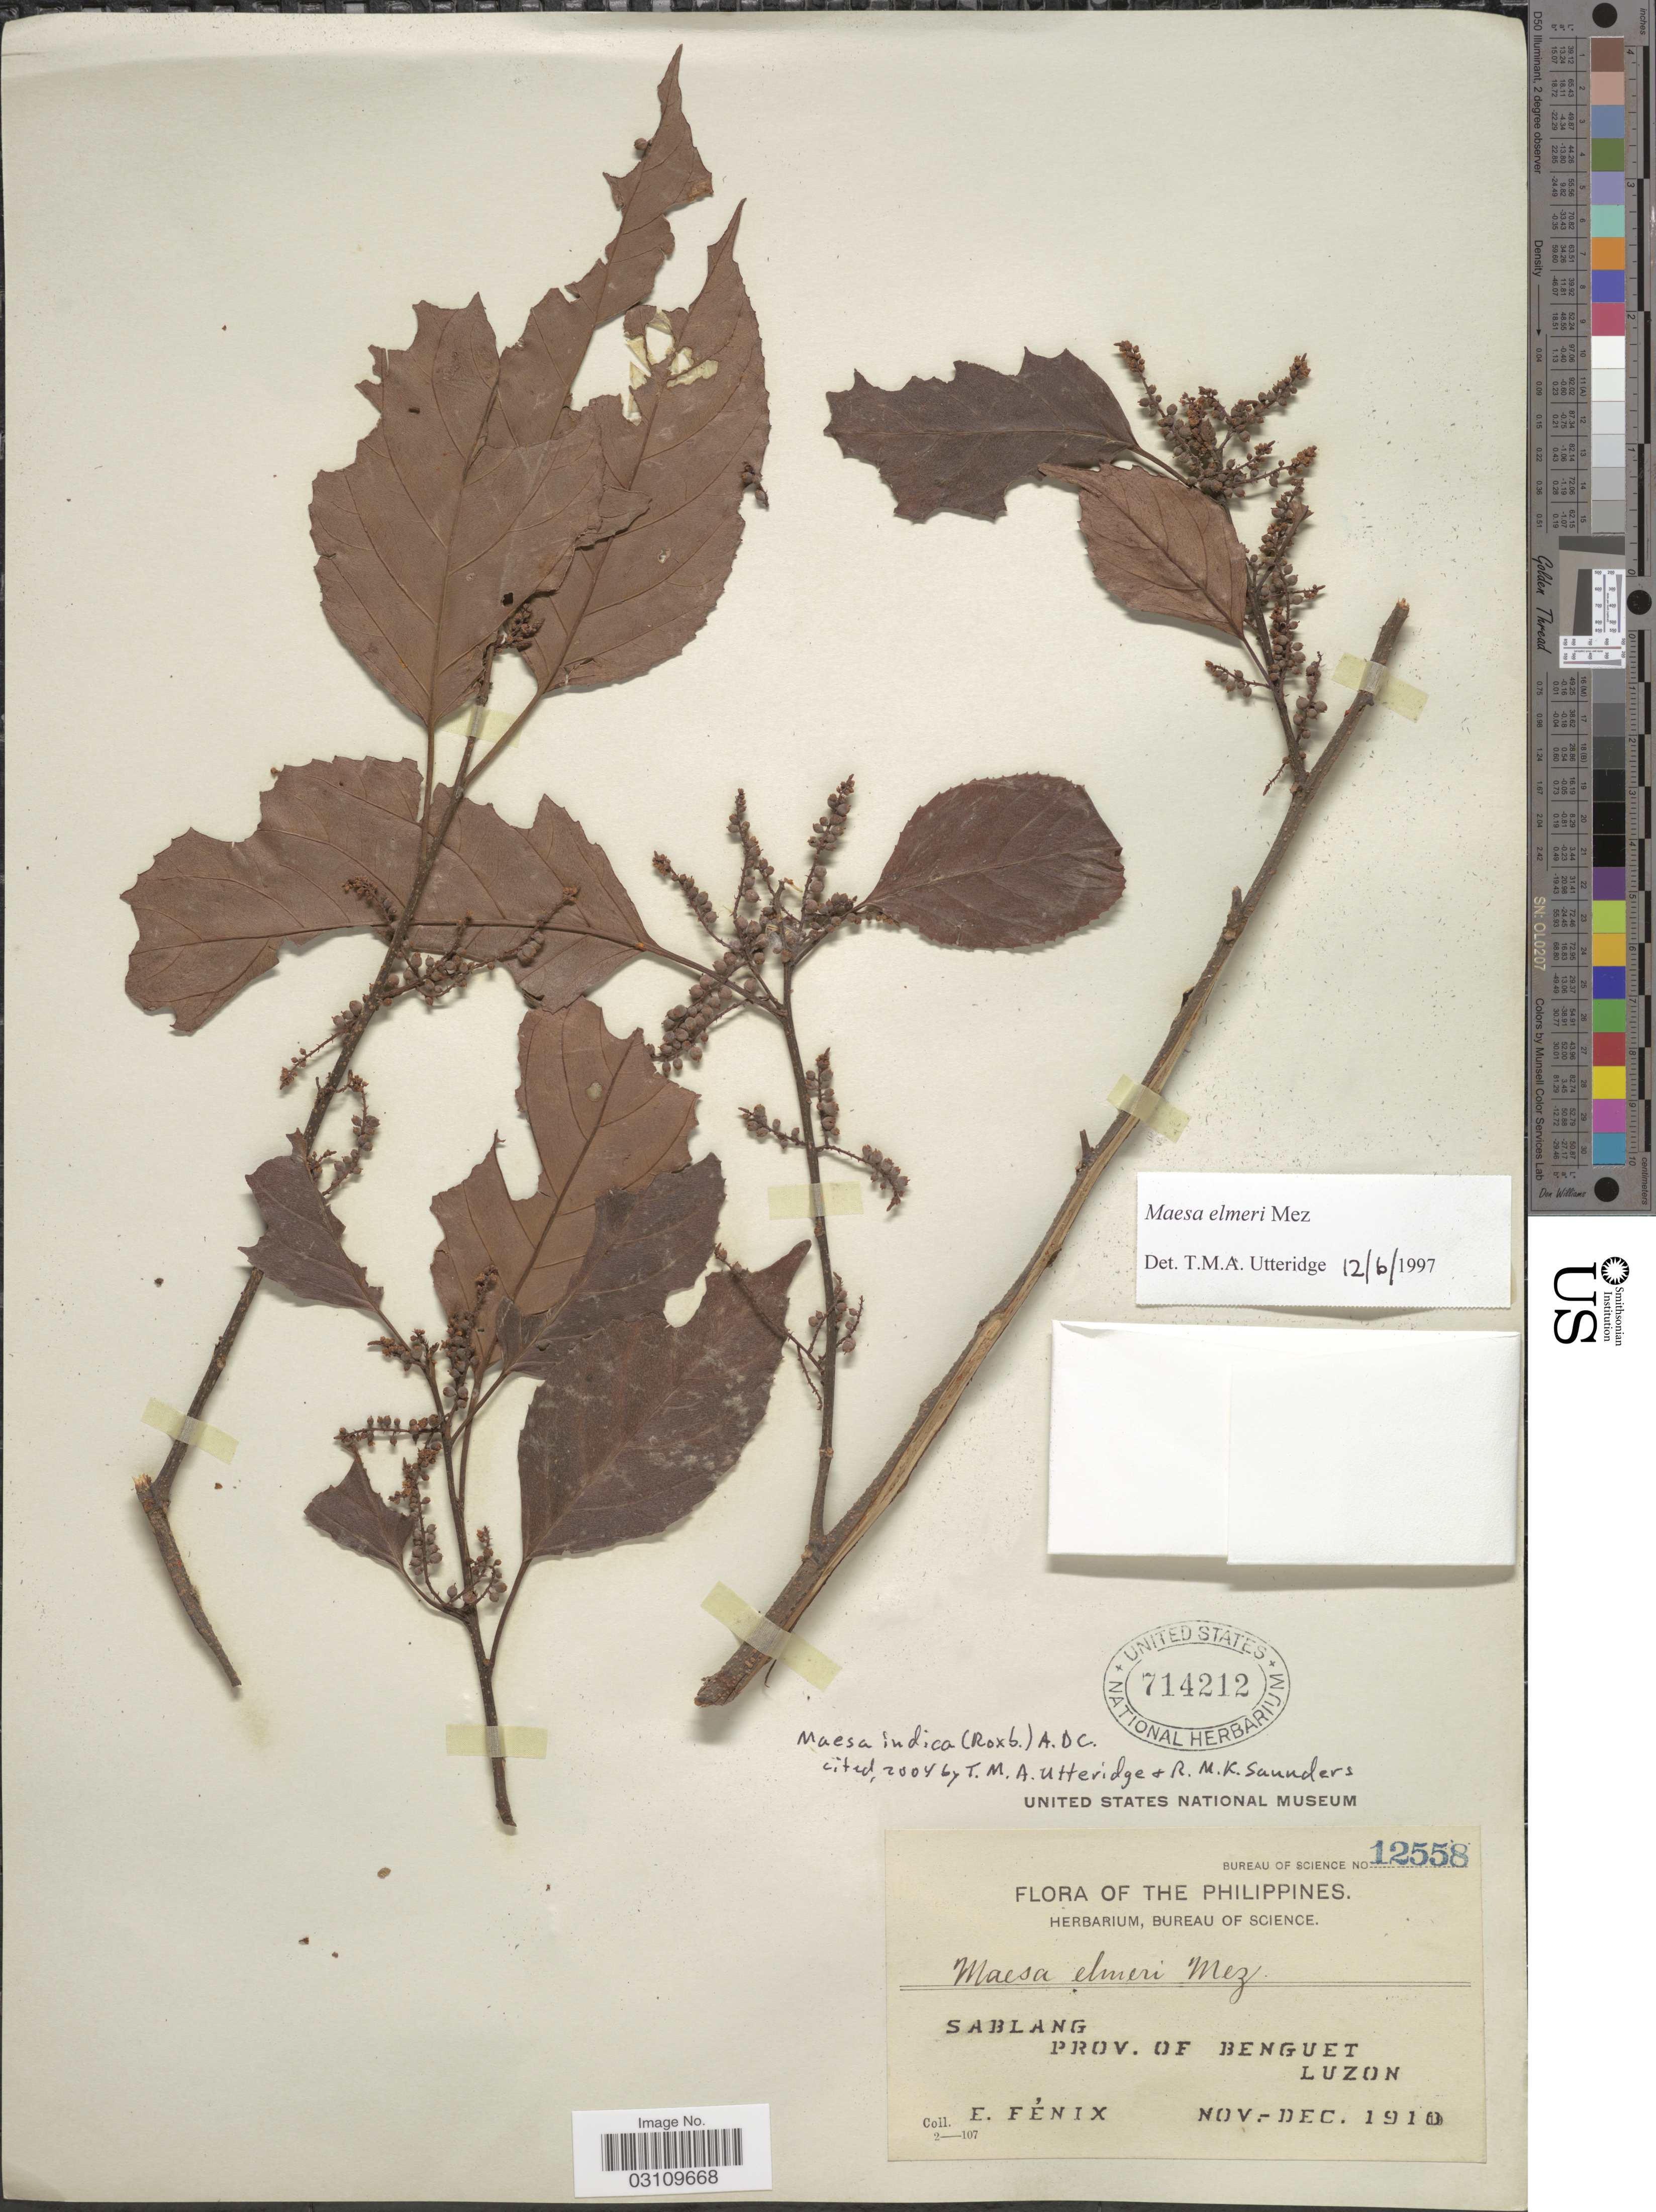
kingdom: Plantae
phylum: Tracheophyta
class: Magnoliopsida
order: Ericales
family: Primulaceae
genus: Maesa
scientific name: Maesa indica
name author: (Roxb.) A. DC.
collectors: E. Fénix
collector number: Bureau of Science 12558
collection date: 1910-11/1910-12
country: Philippines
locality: Sablang, Prov. of Benguet, Luzon.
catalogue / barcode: US 714212